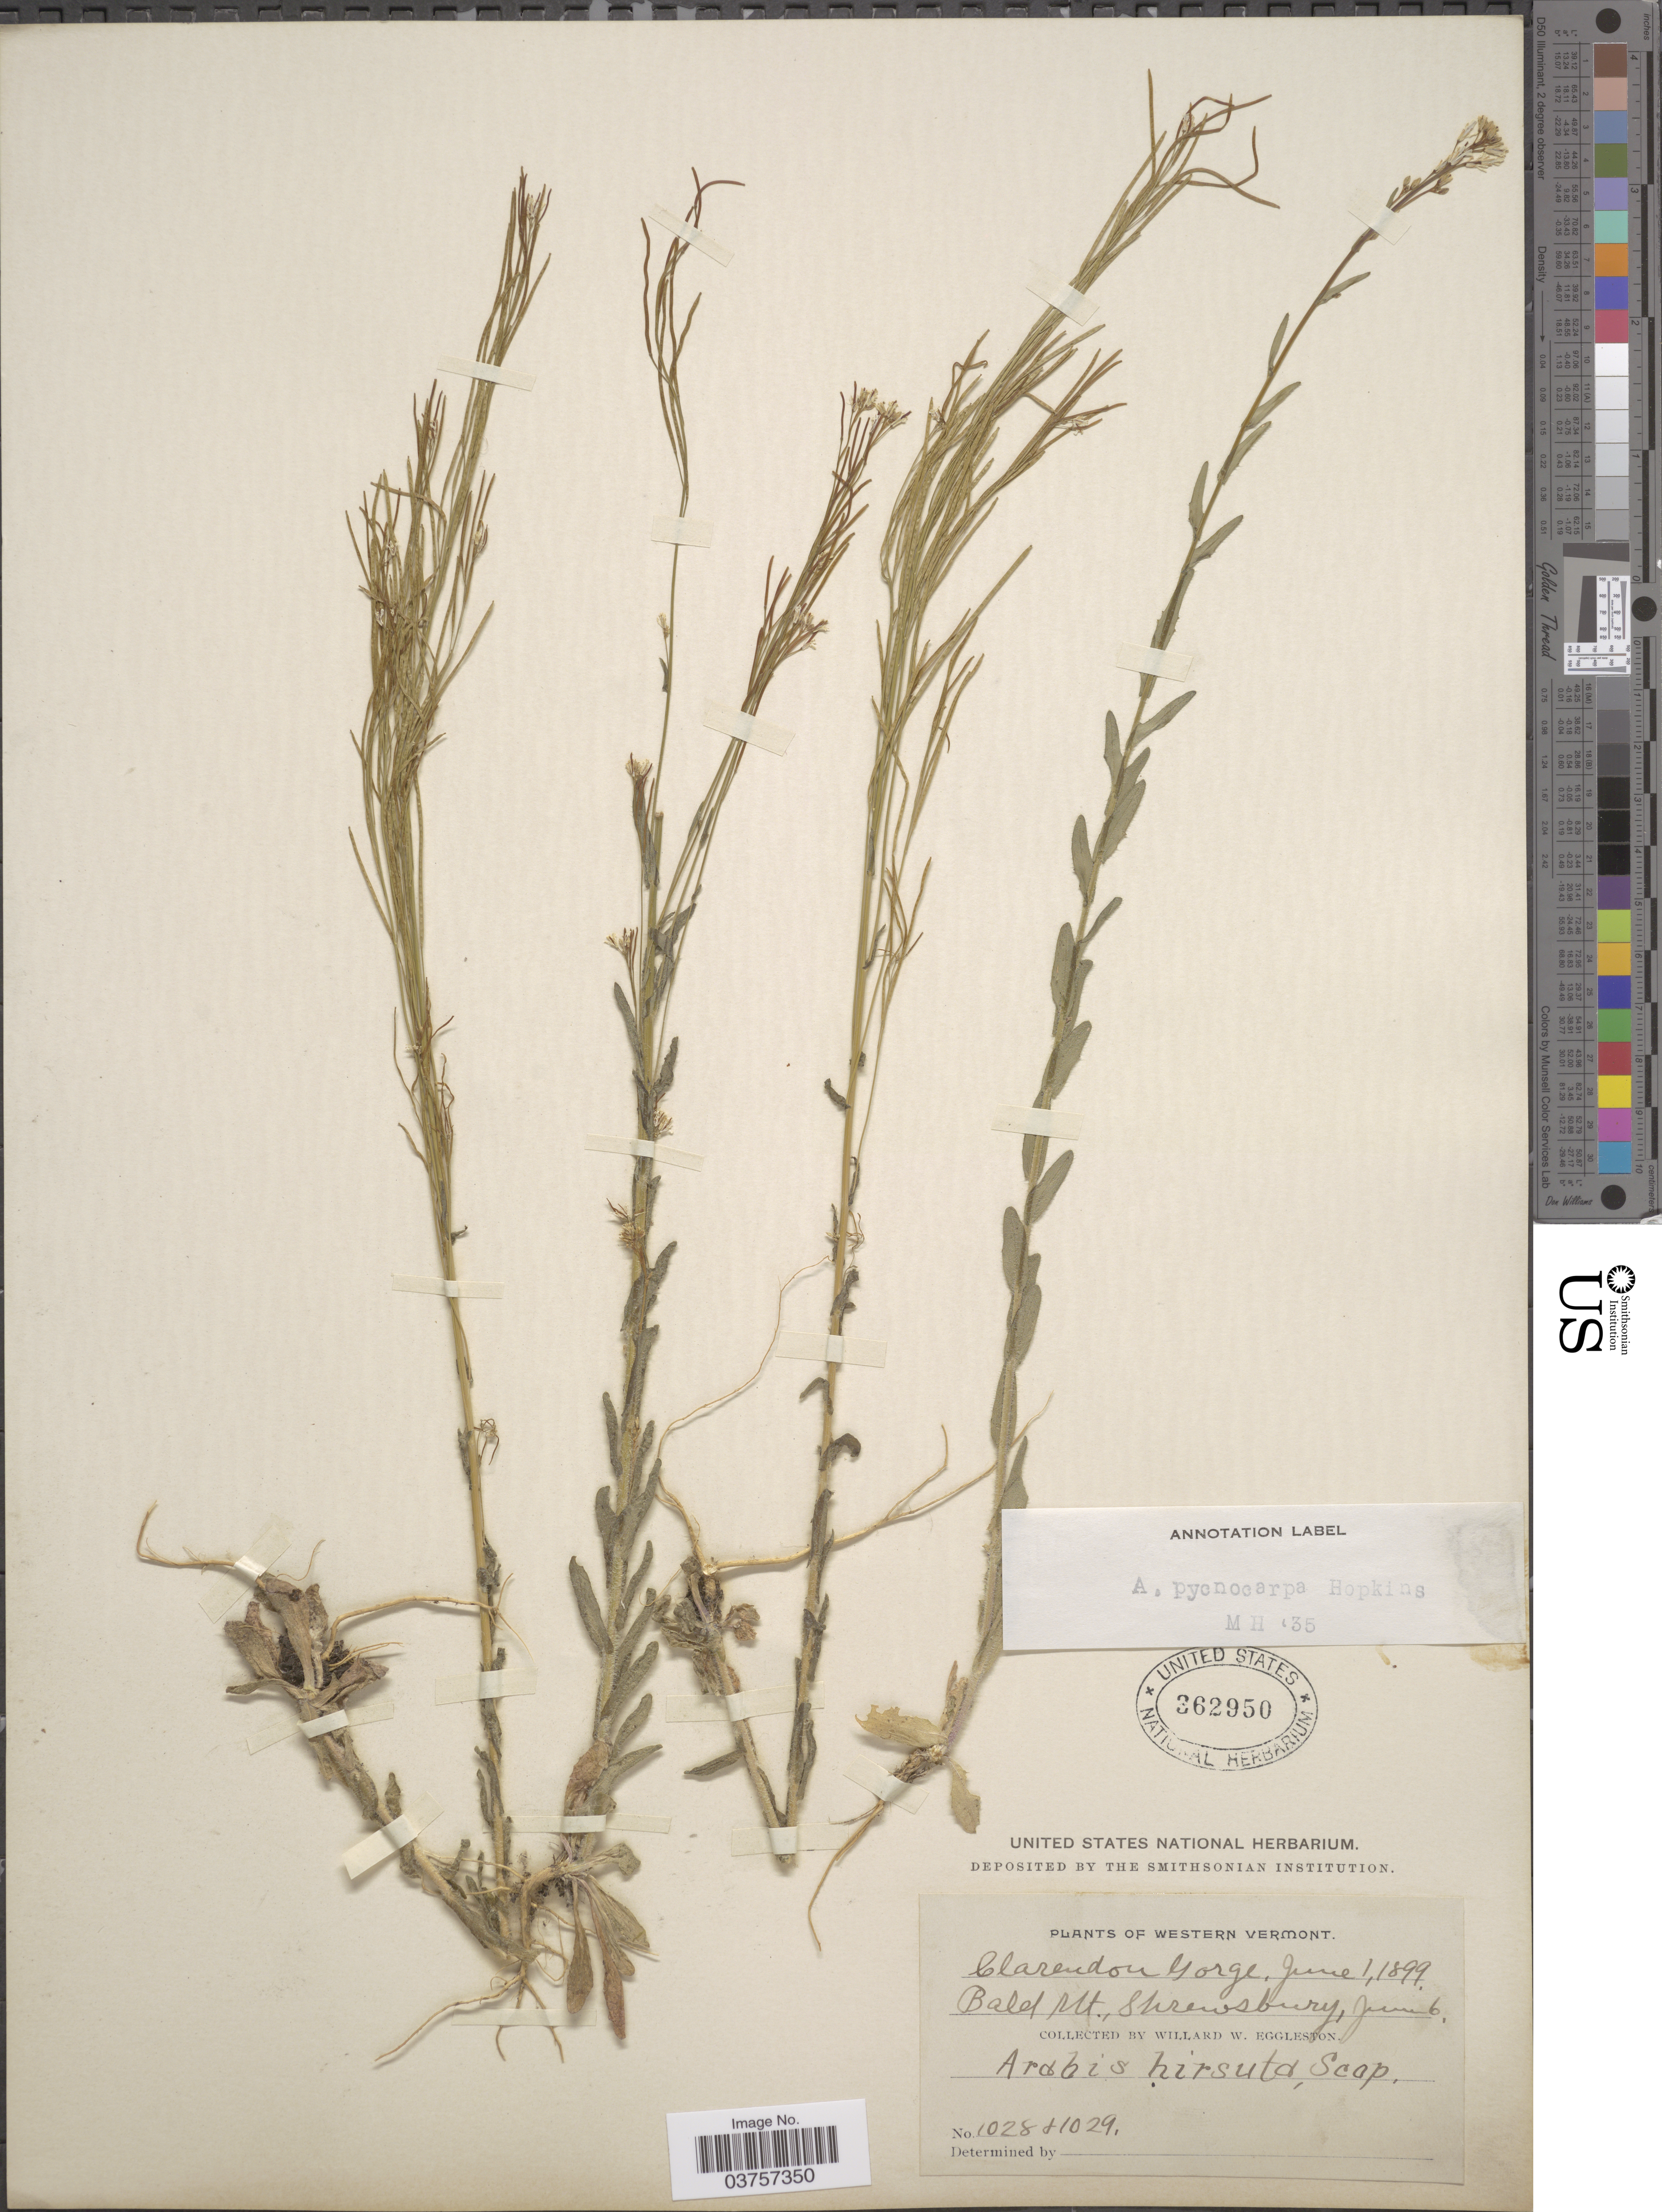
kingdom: Plantae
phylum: Tracheophyta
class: Magnoliopsida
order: Brassicales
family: Brassicaceae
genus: Arabis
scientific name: Arabis hirsuta var. pycnocarpa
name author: M. Hopkins & Rollins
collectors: W. W. Eggleston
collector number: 1028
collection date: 1899-06-01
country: United States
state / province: Vermont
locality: Western Vermont; Clarendon Gorge.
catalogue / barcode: US 362950